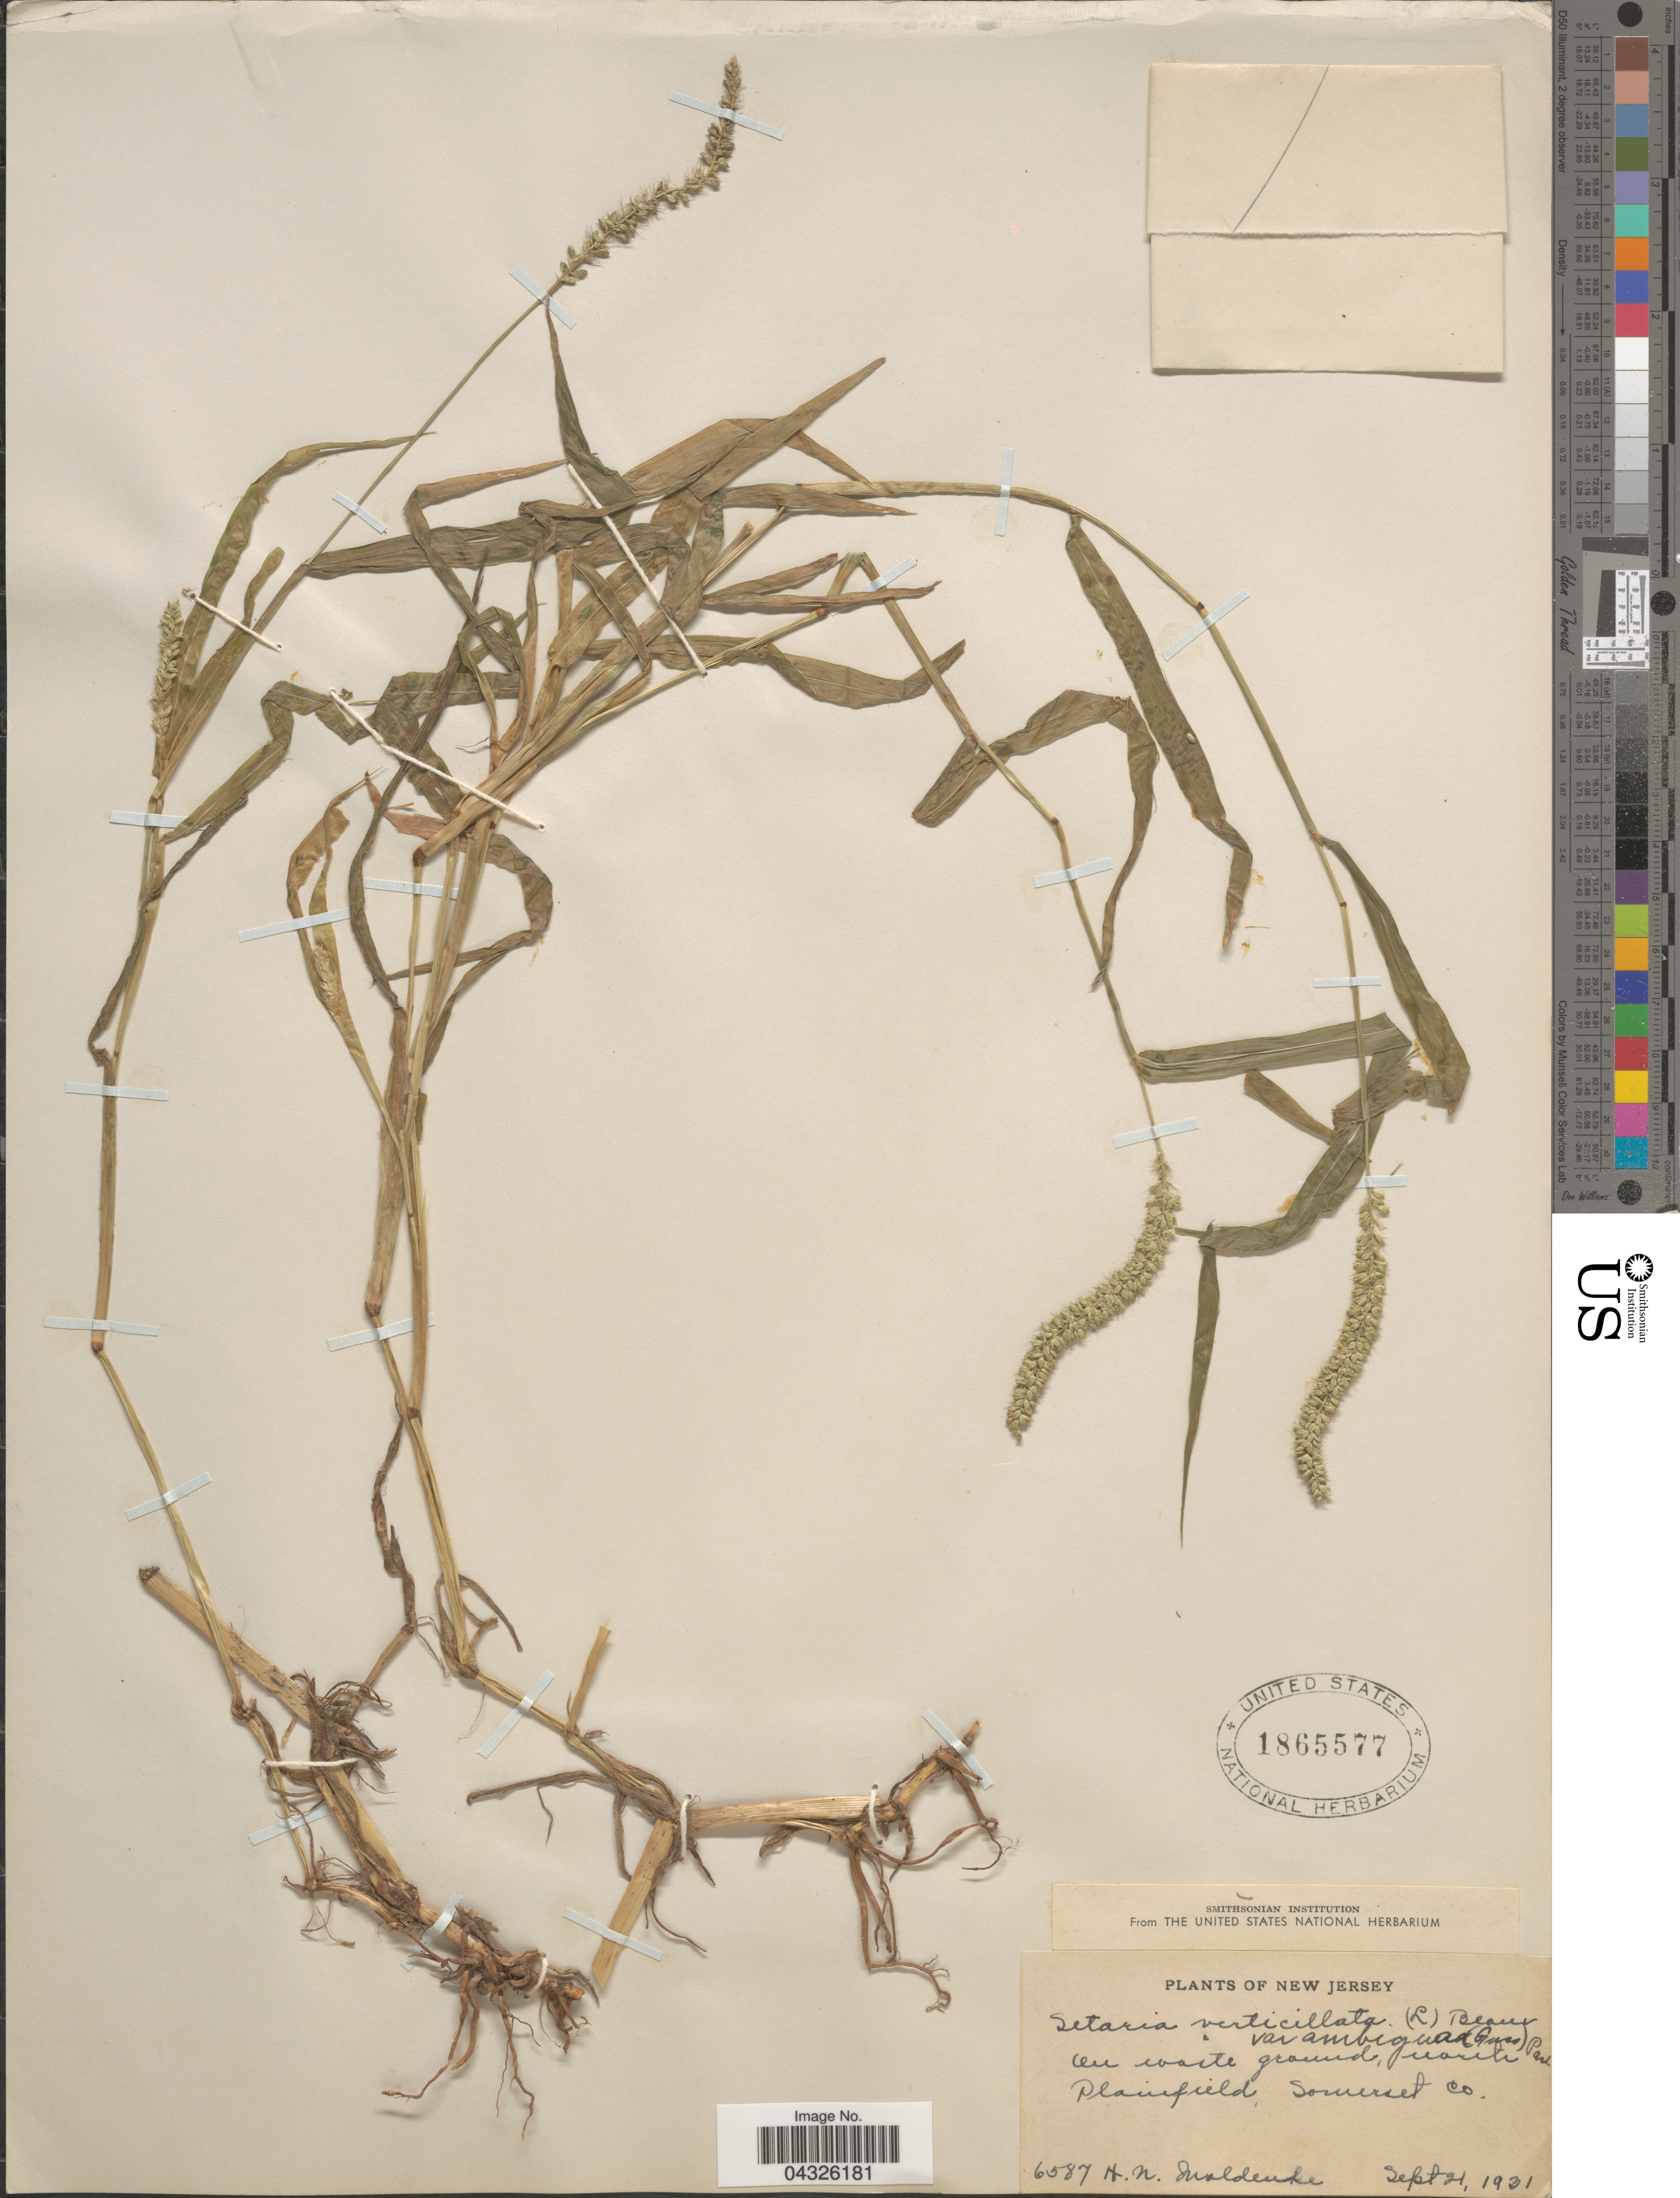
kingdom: Plantae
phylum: Tracheophyta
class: Liliopsida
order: Poales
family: Poaceae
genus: Setaria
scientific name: Setaria verticillata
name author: (L.) P. Beauv.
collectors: H. N. Moldenke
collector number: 6587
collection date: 1931-09-21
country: United States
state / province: New Jersey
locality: On waste ground, north Plainfield, Somerset Co.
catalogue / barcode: US 1865577